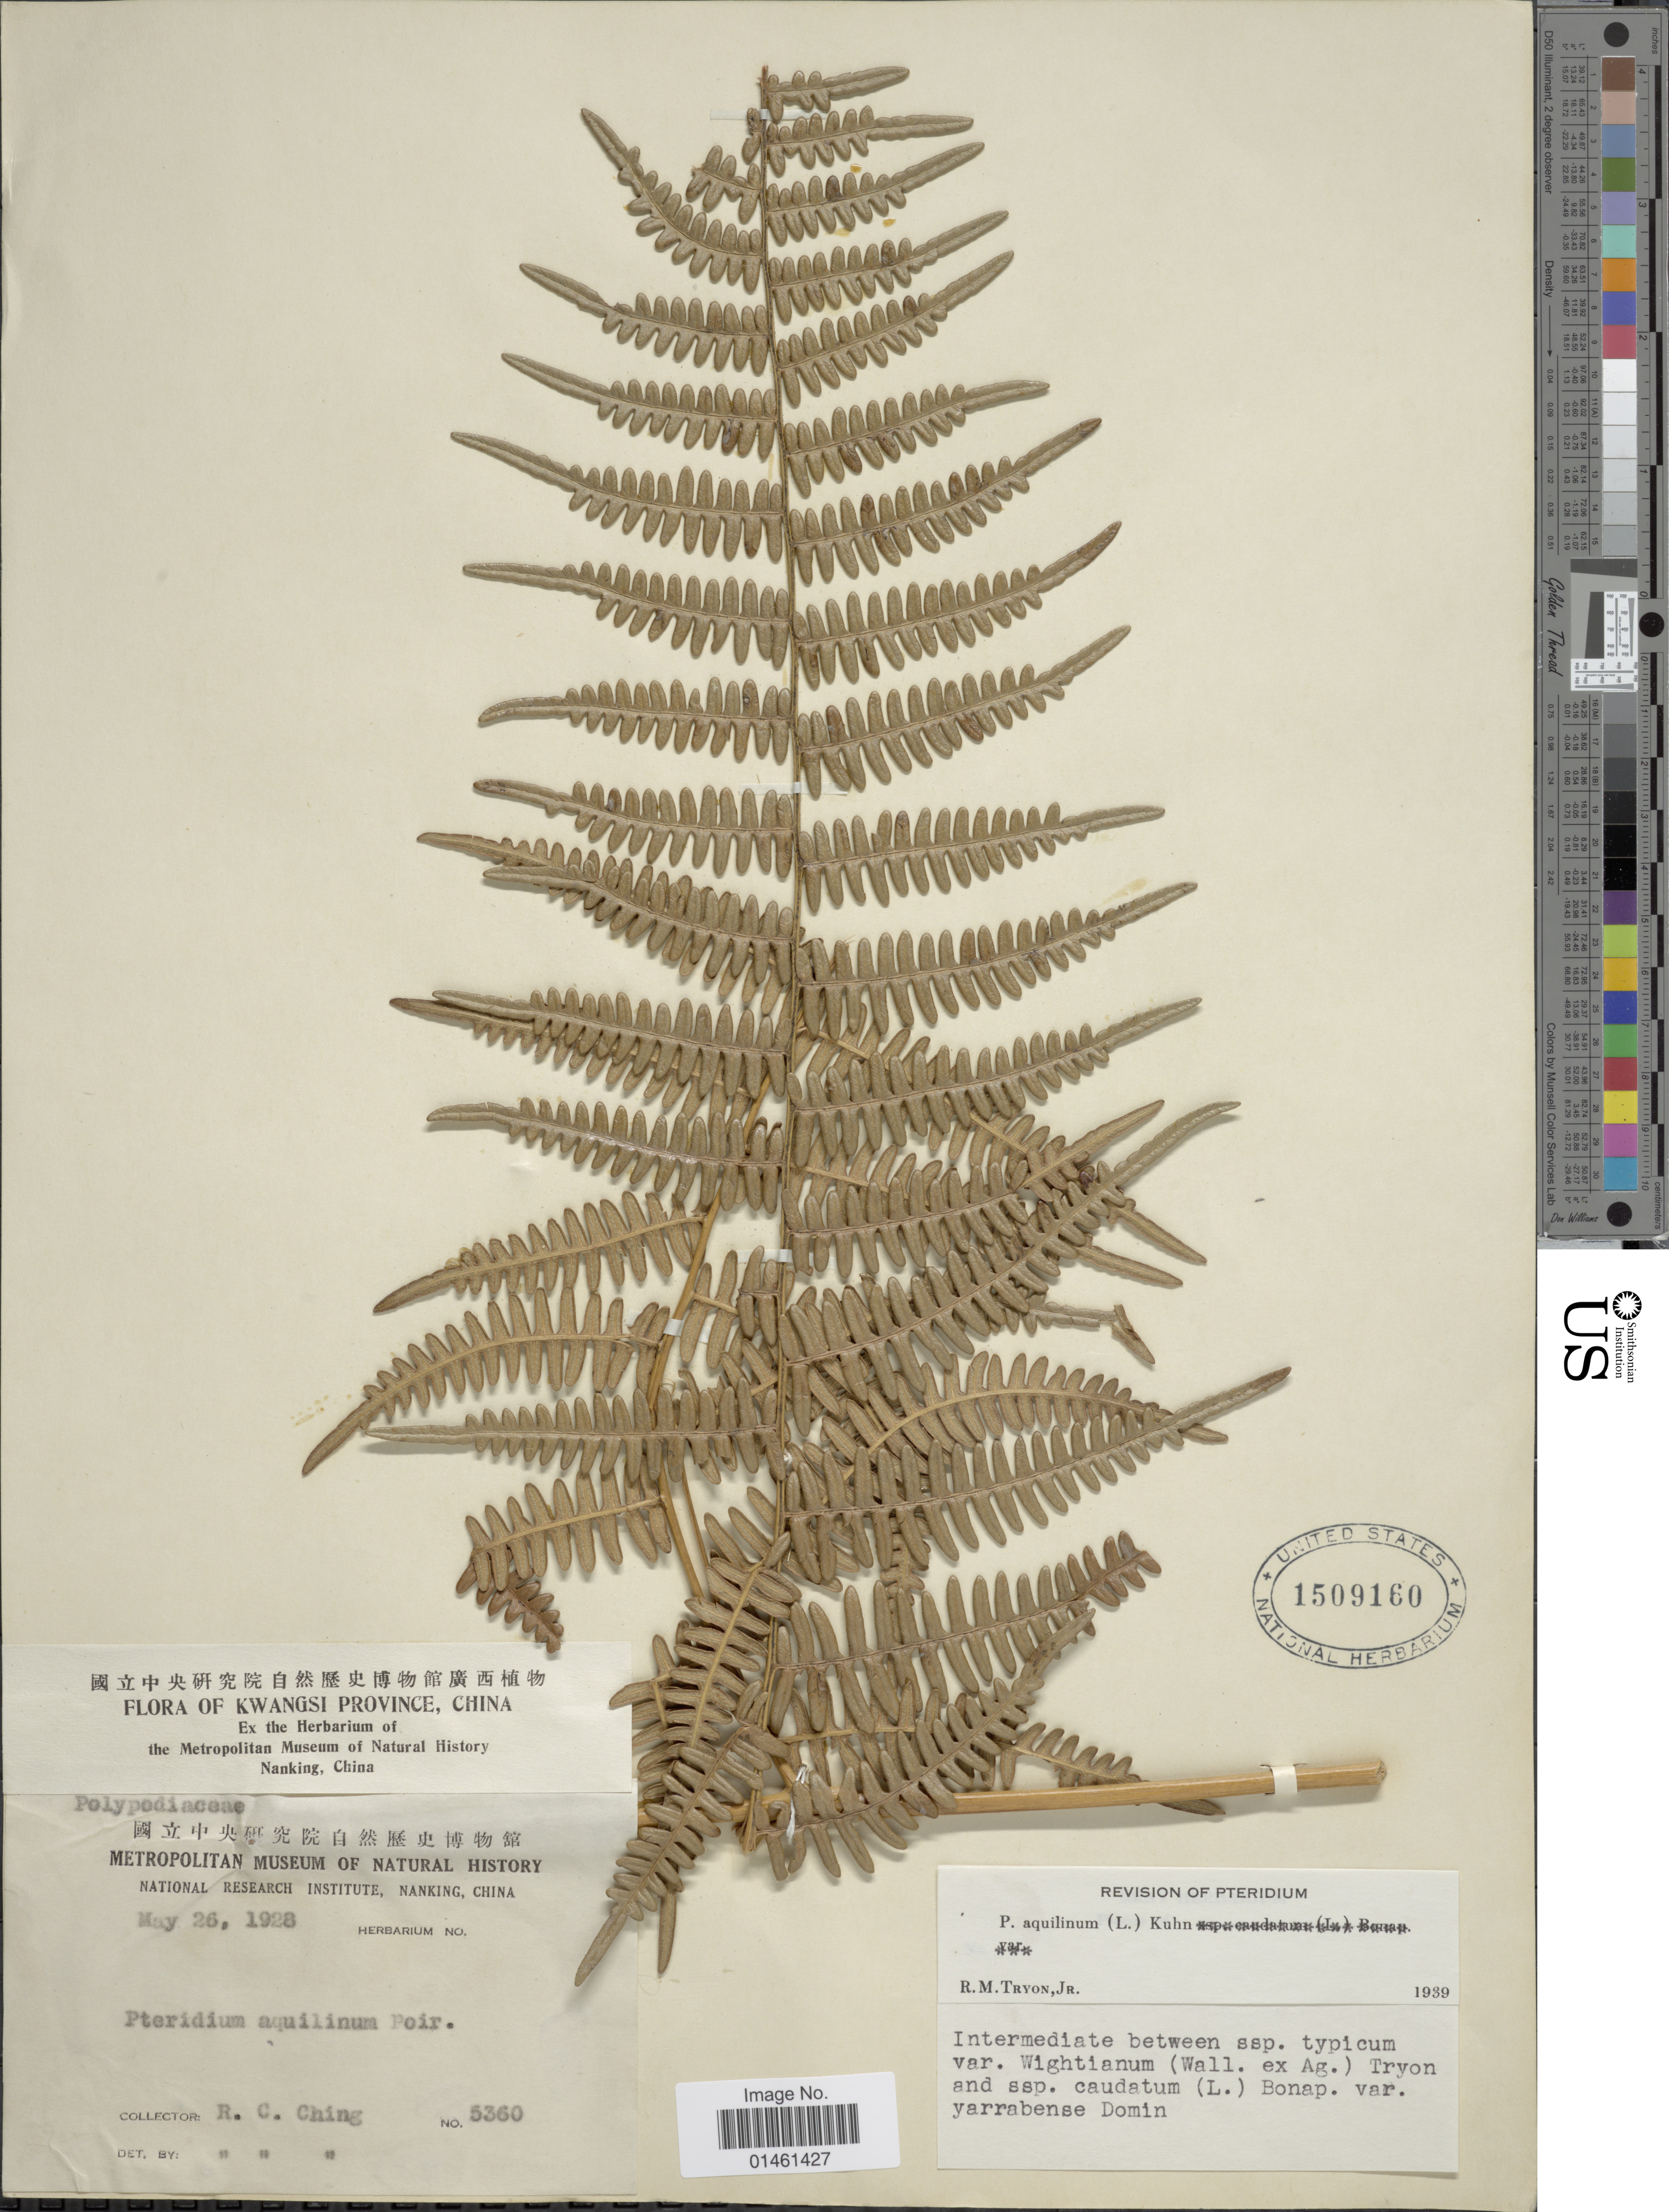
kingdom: Plantae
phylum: Tracheophyta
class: Polypodiopsida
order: Polypodiales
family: Dennstaedtiaceae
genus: Pteridium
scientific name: Pteridium aquilinum var. wightianum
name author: (J. Agardh) R.M. Tryon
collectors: R. C. Ching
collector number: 5360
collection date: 1928-05-26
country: China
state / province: Jiangxi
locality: Kwangsi province,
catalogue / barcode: US 1509160